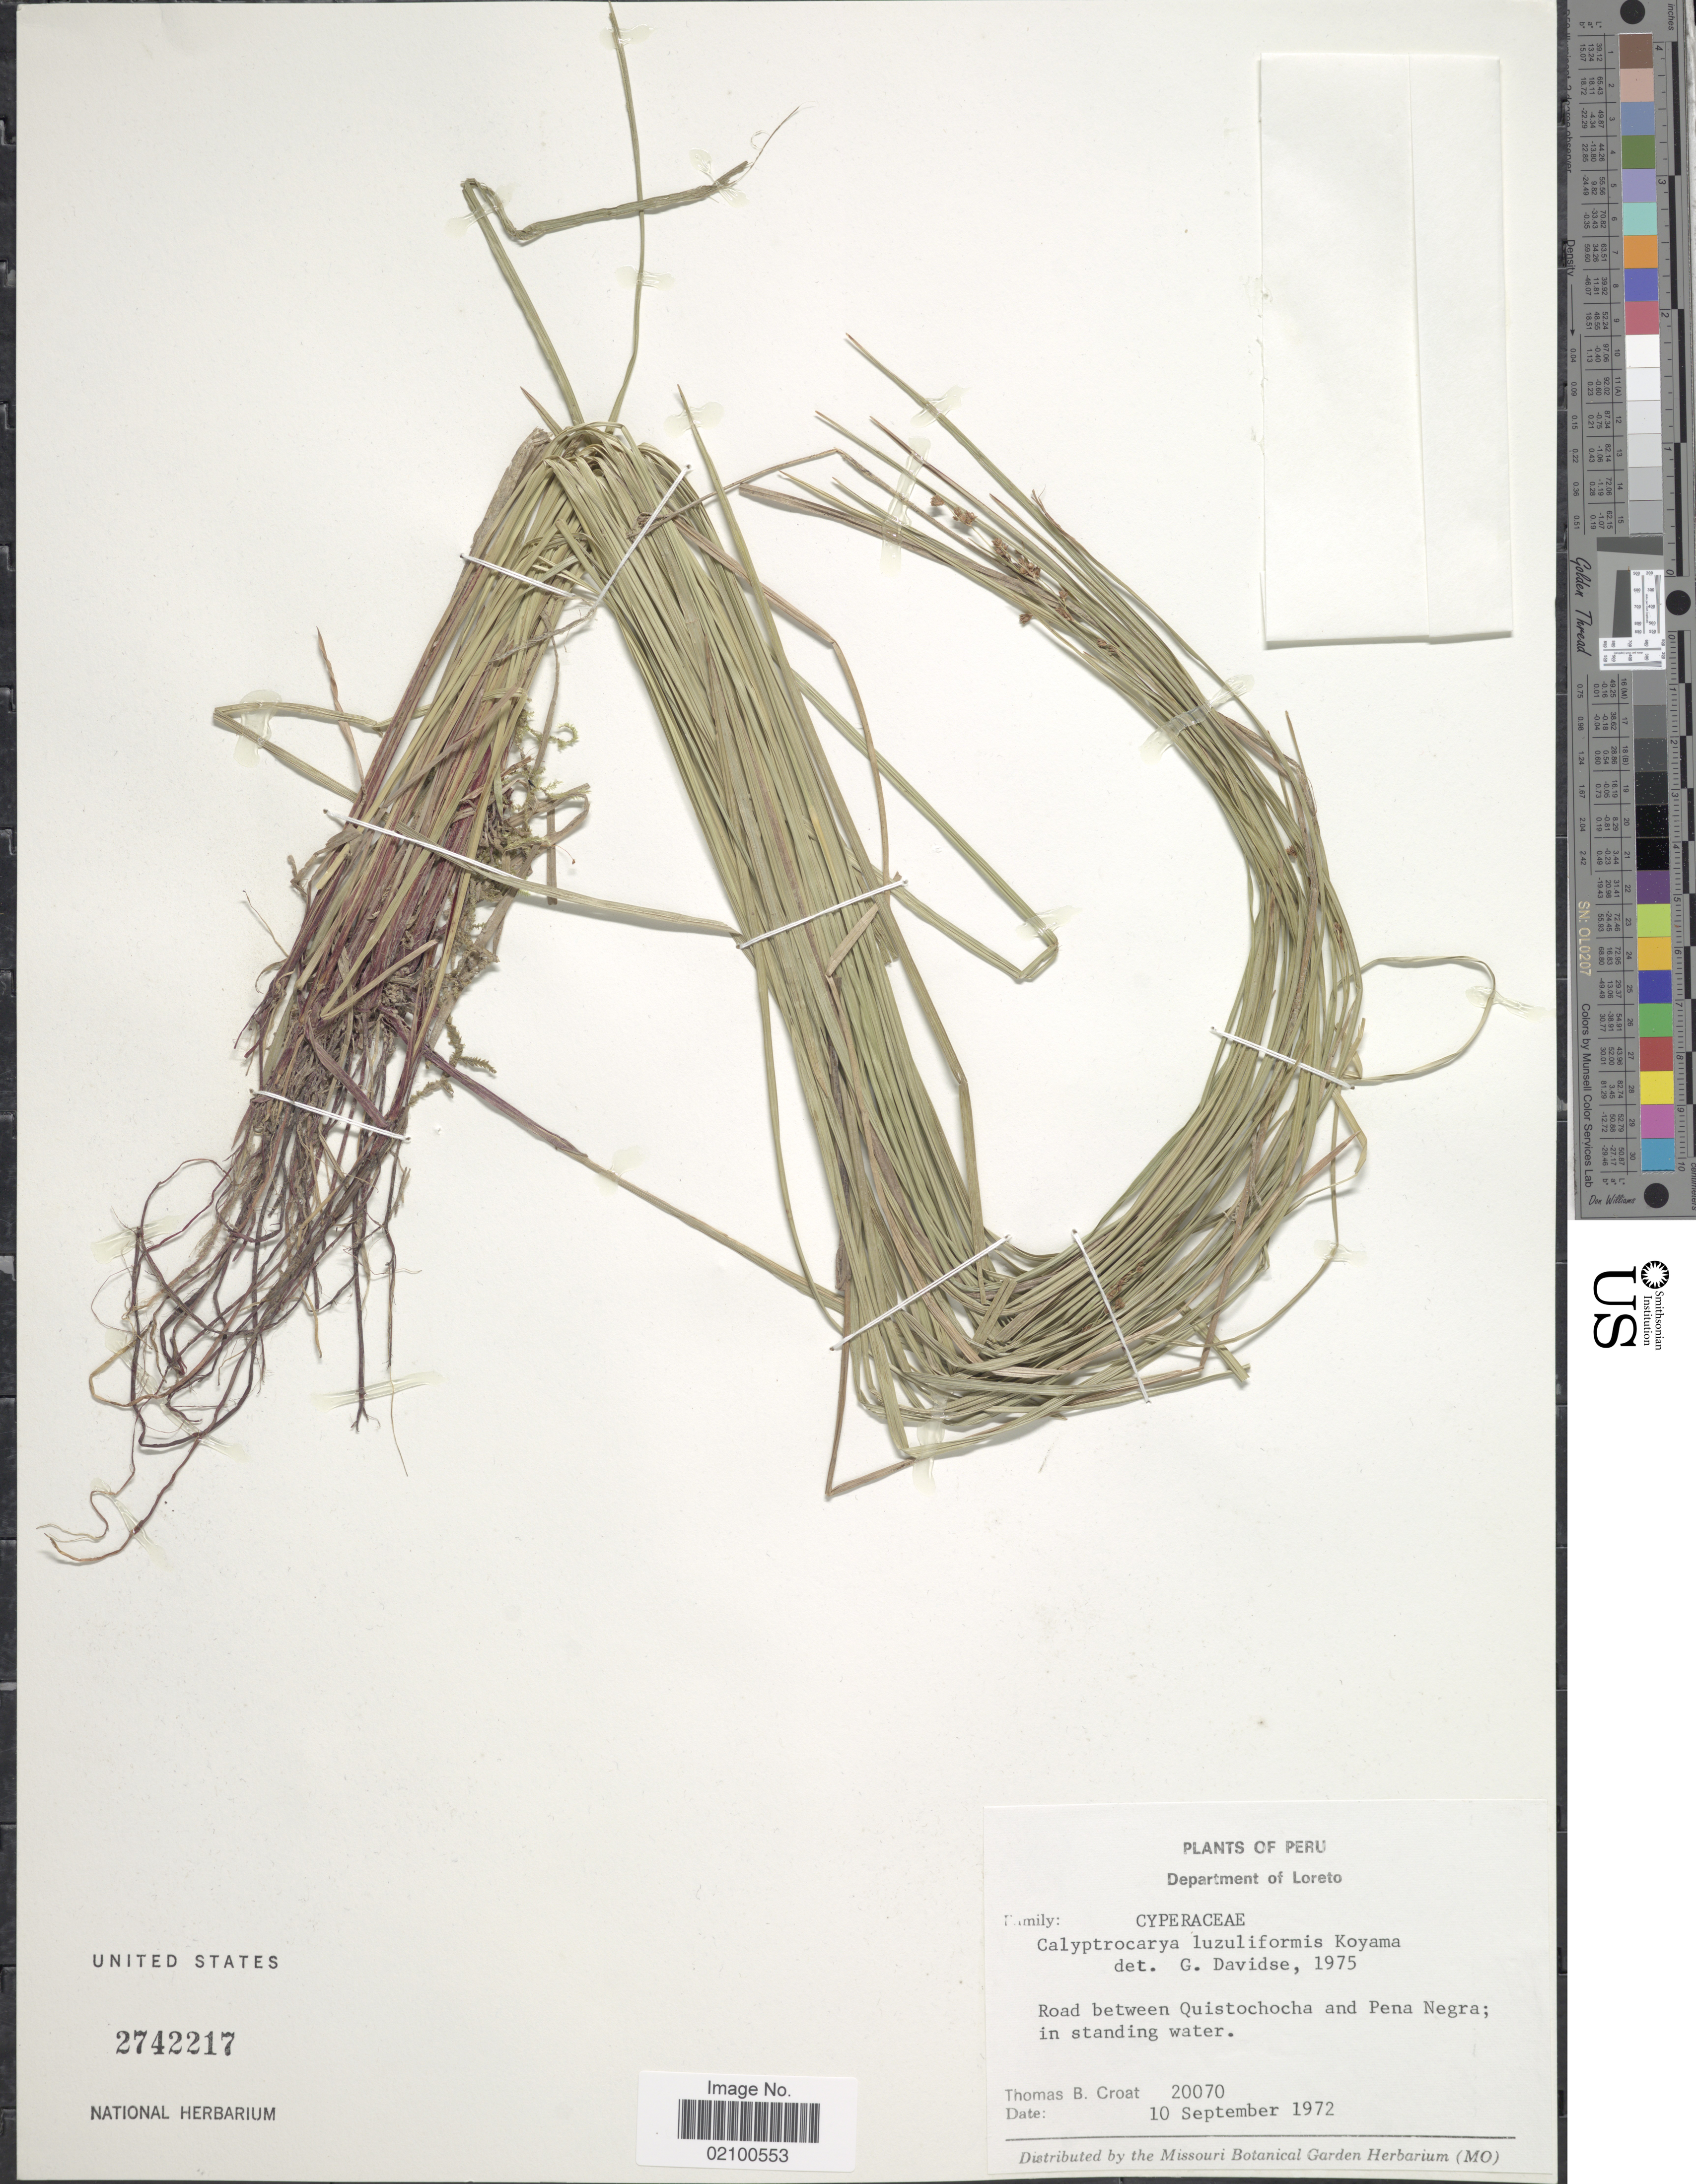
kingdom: Plantae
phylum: Tracheophyta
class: Liliopsida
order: Poales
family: Cyperaceae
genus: Calyptrocarya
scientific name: Calyptrocarya luzuliformis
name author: T. Koyama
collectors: T. B. Croat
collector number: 20070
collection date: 1972-09-10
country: Peru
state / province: Loreto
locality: Department of Loreto. Road between Quistochocha and Pena Negra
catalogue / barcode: US 2742217